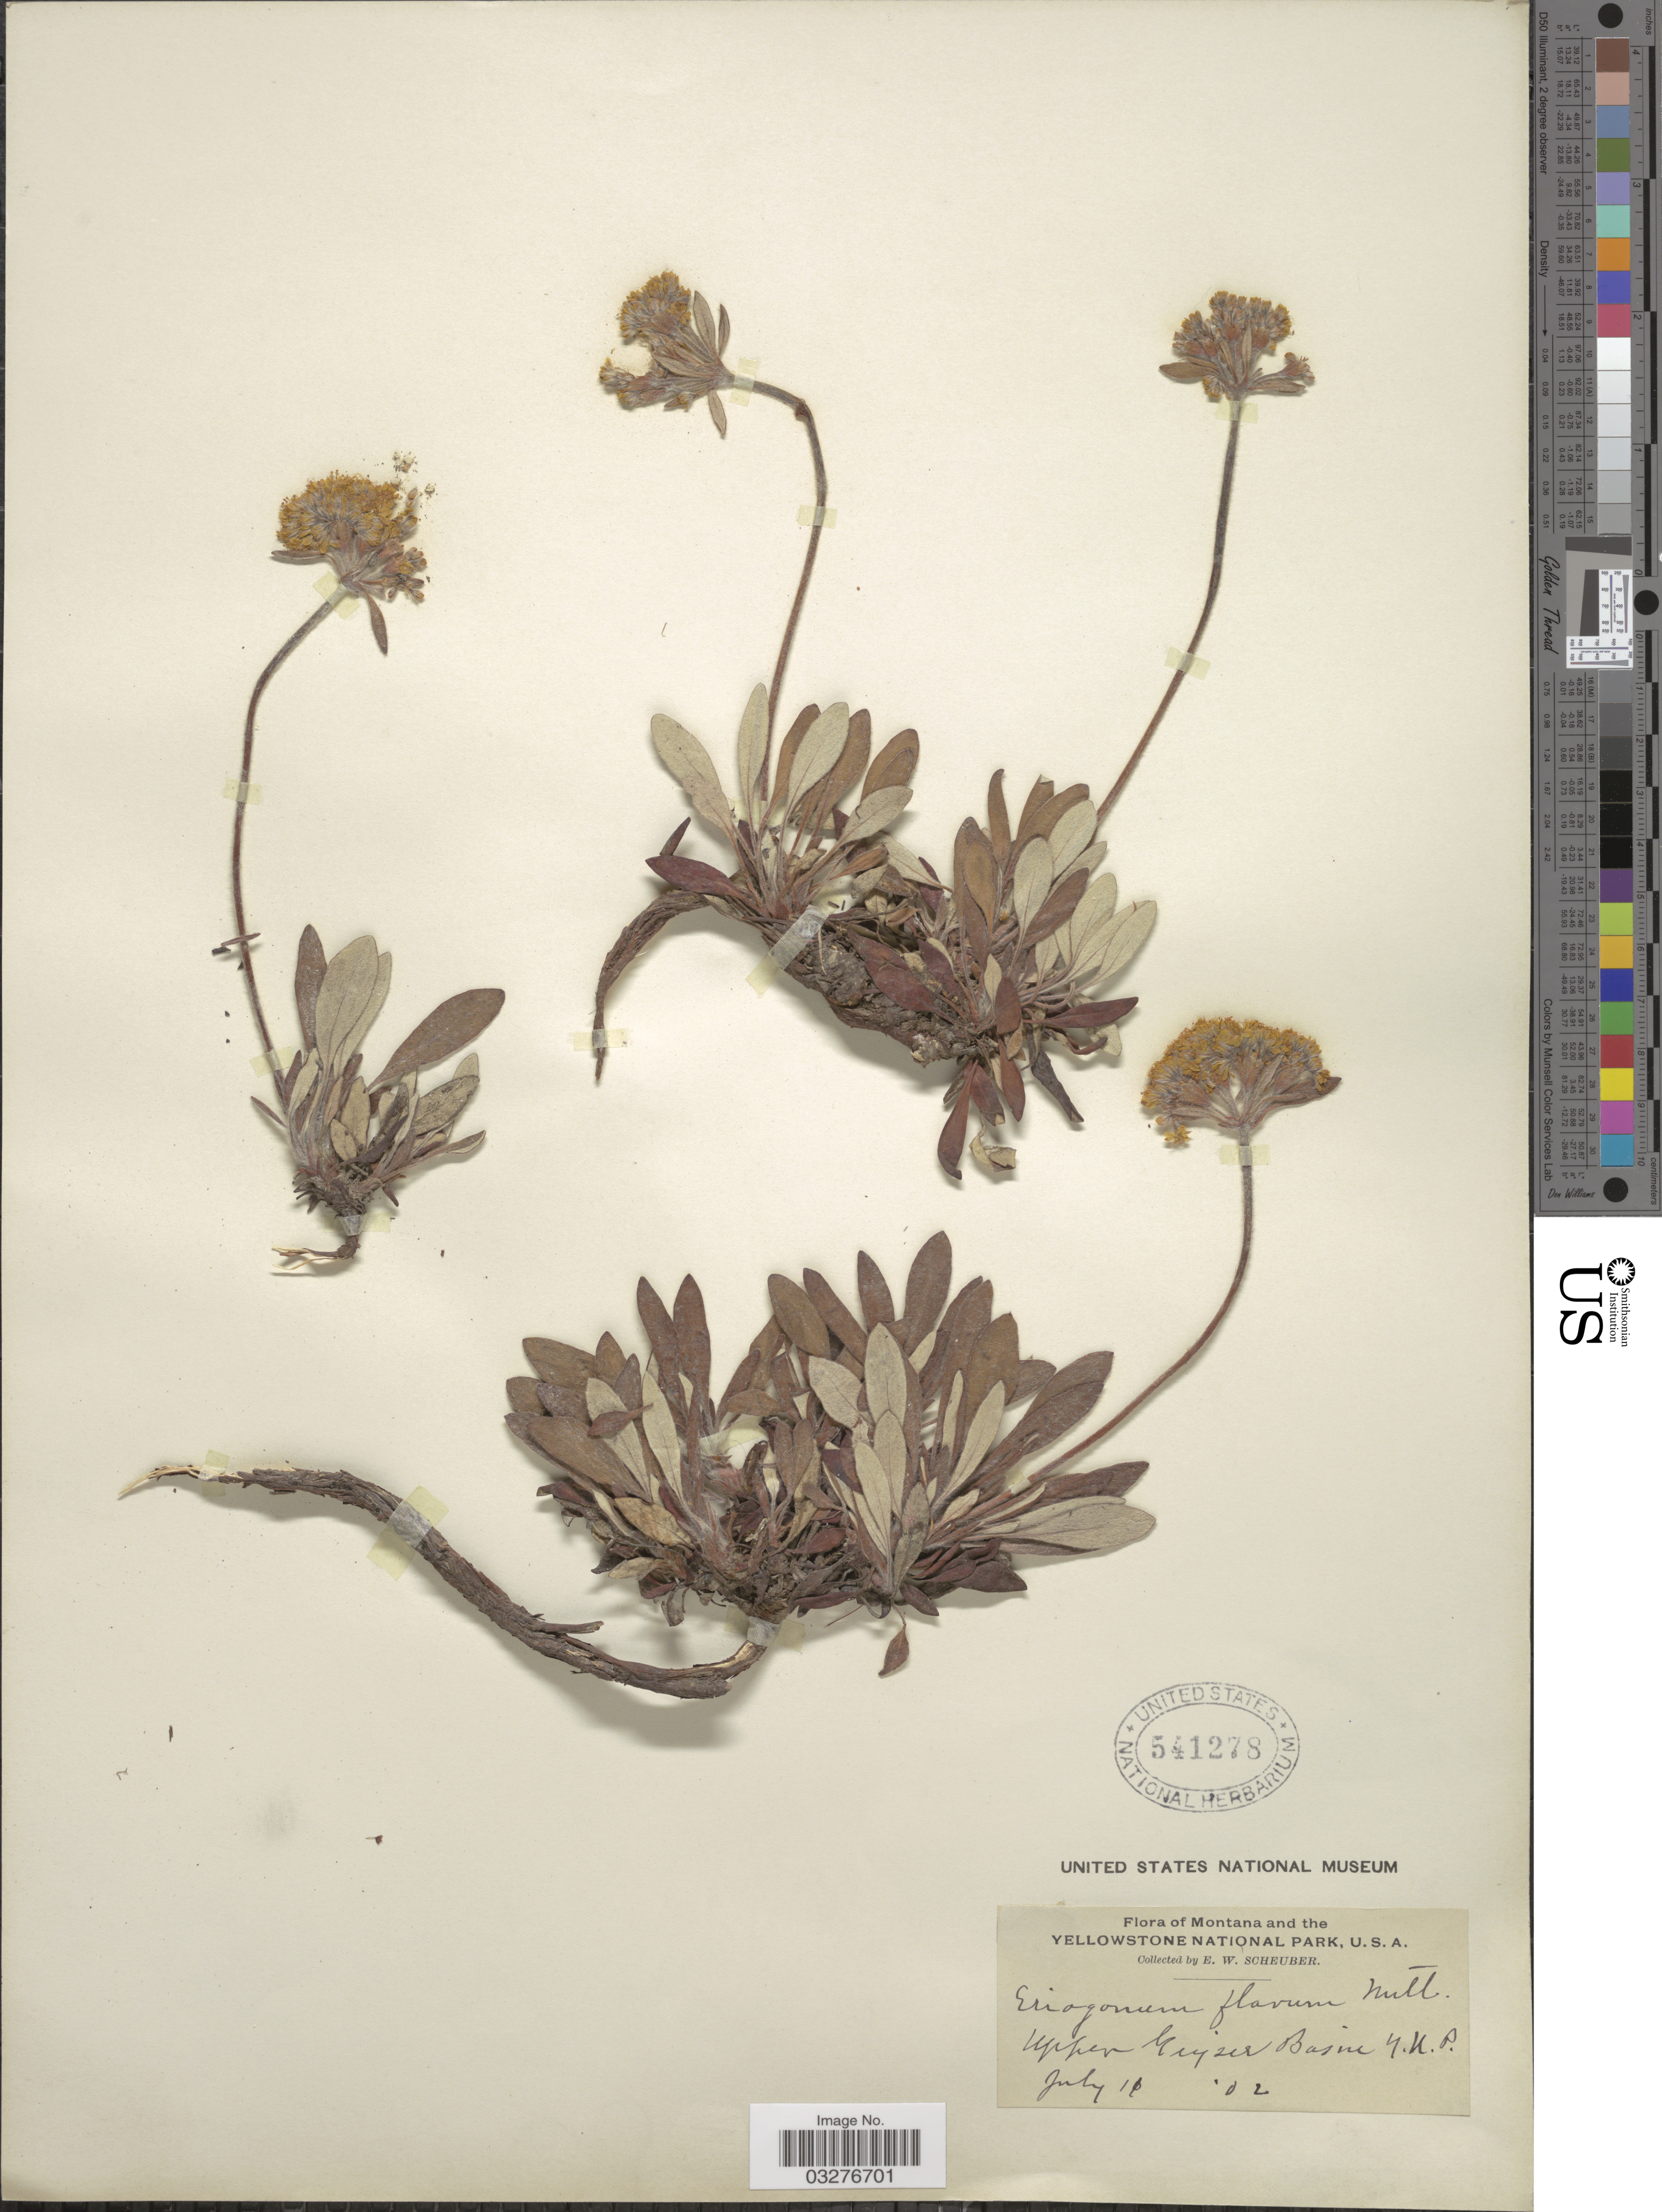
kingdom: Plantae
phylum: Tracheophyta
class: Magnoliopsida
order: Caryophyllales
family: Polygonaceae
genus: Eriogonum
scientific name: Eriogonum flavum var. piperi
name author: M.E. Jones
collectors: E. Scheuber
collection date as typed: Transcribed d/m/y: 11/7/2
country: United States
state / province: Montana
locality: The Yellowstone National Park. U.S.A. Upper Geyzer Basin Y.N.P.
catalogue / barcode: US 541278